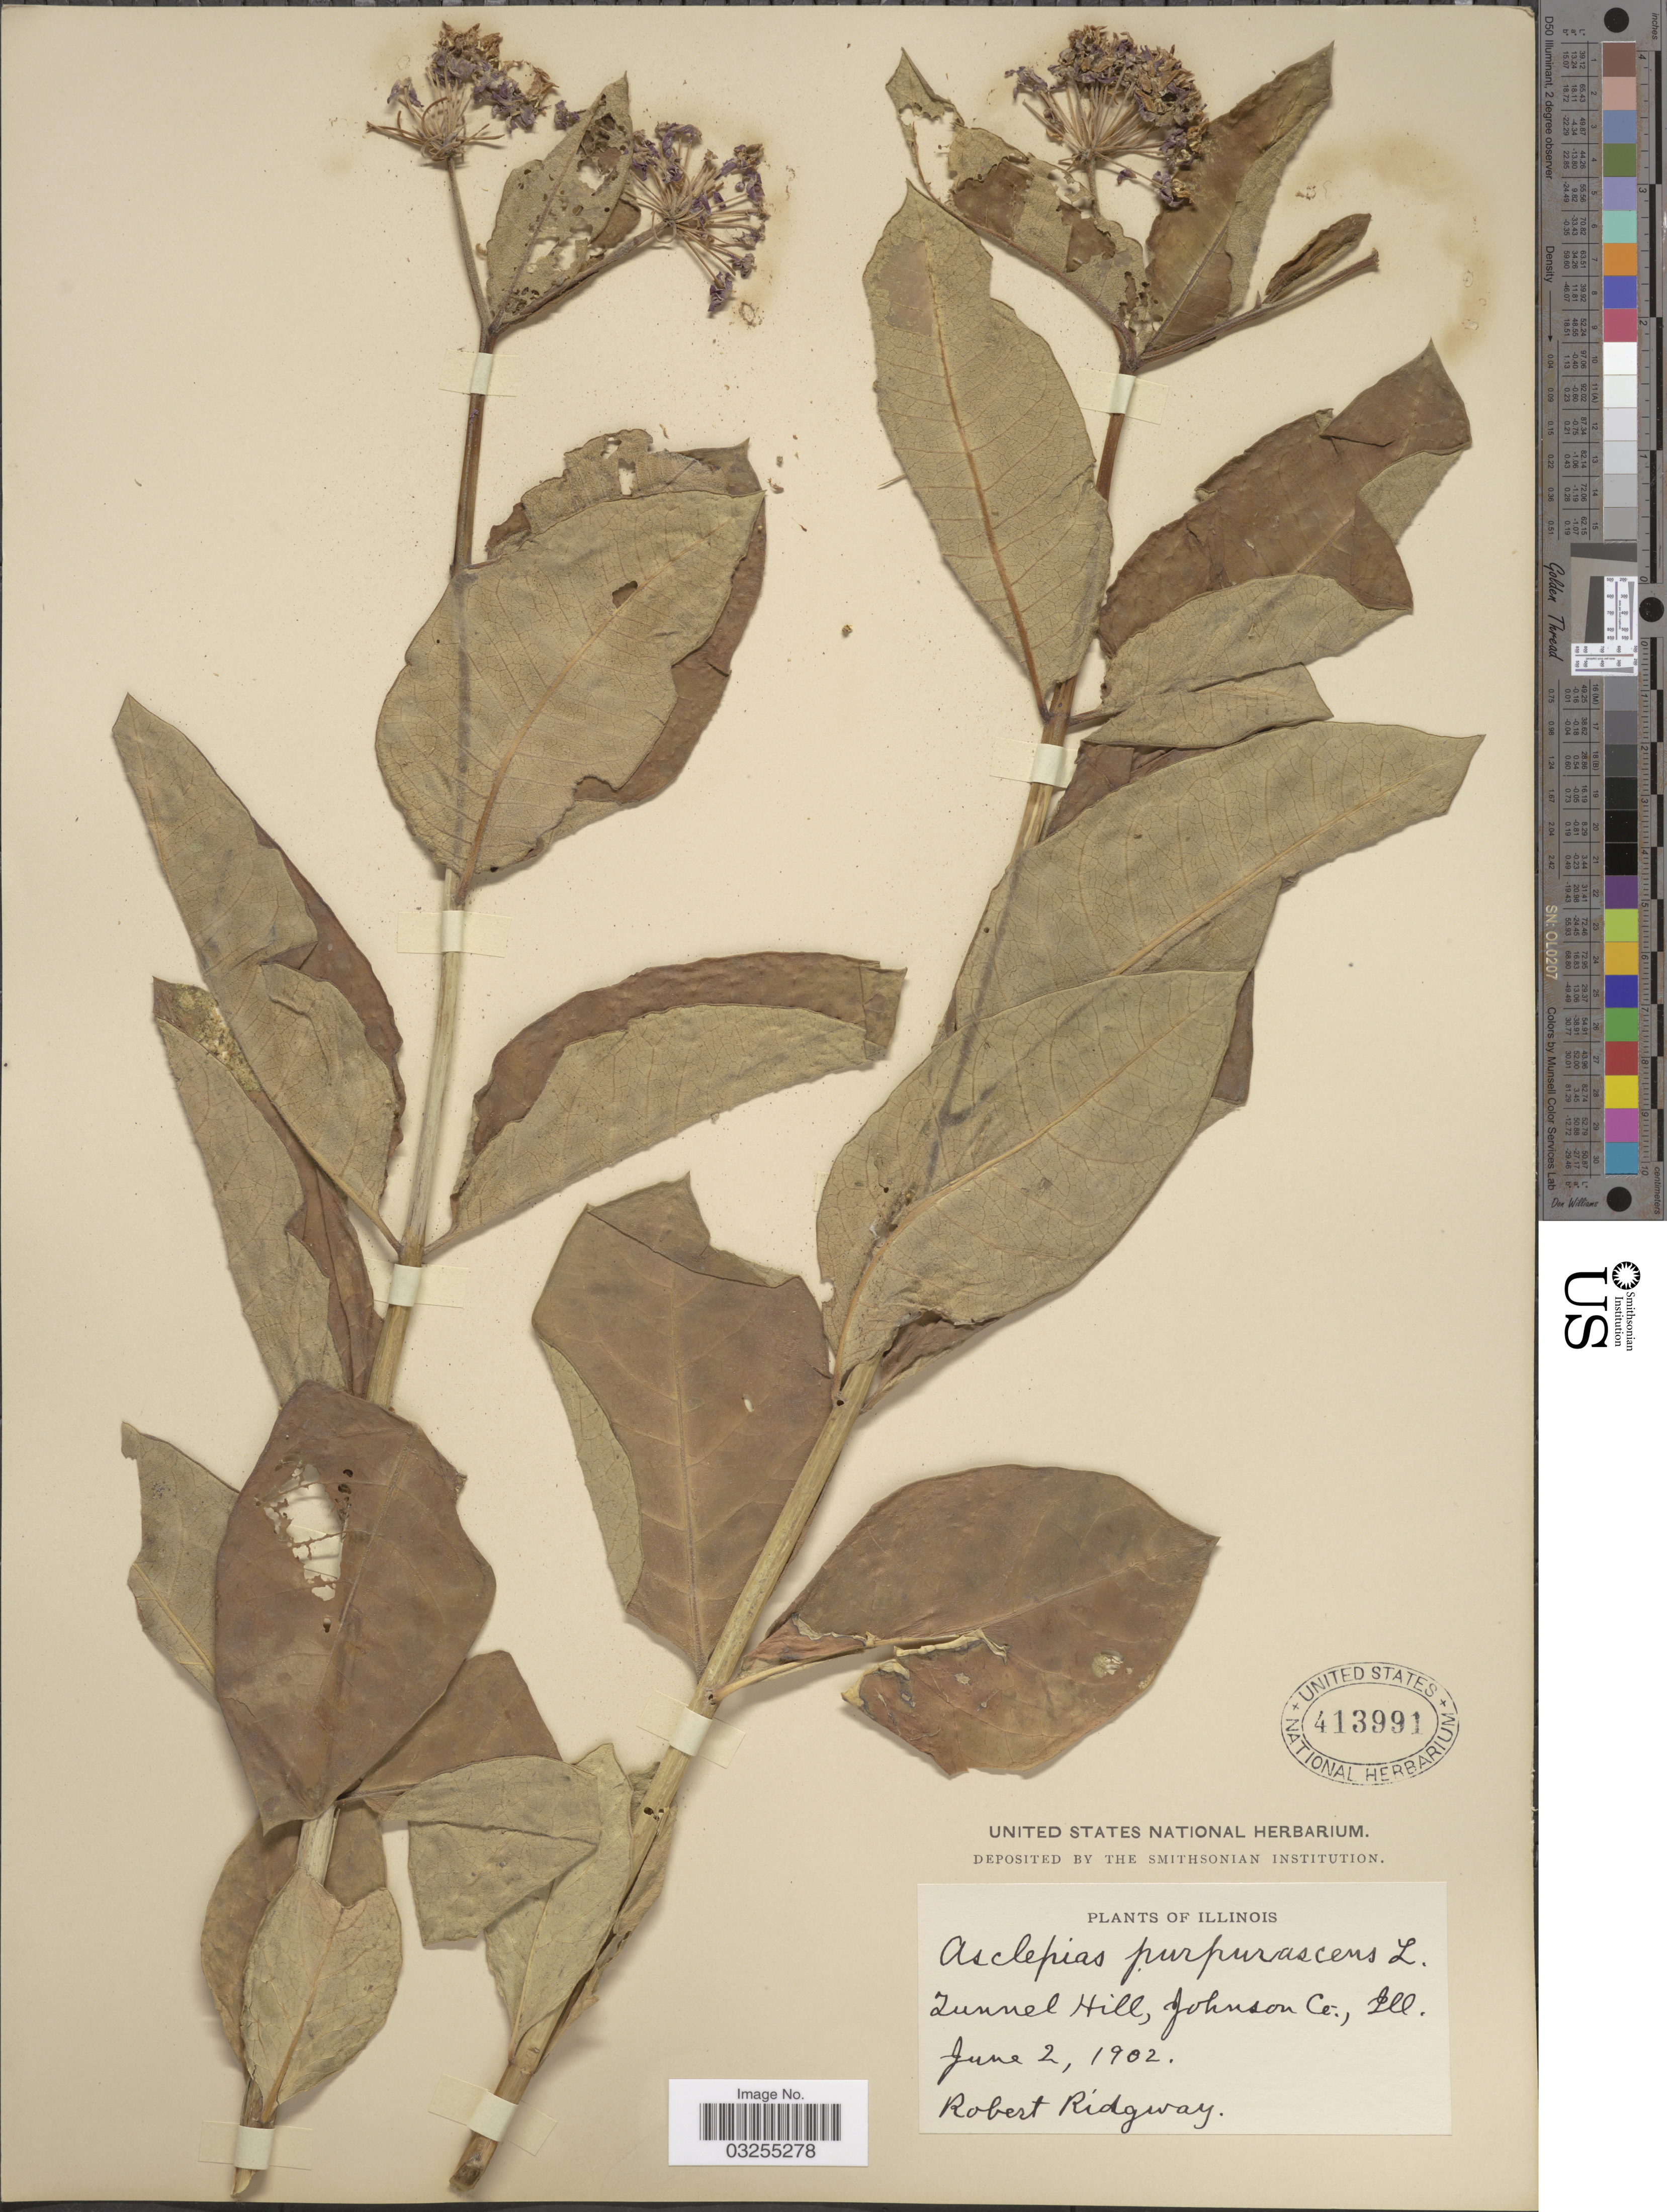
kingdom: Plantae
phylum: Tracheophyta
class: Magnoliopsida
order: Gentianales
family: Apocynaceae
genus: Asclepias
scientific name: Asclepias purpurascens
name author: L.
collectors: R. Ridgway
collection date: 1902-06-02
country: United States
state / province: Illinois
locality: Tunnel Hill, Johnson Co.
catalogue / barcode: US 413991